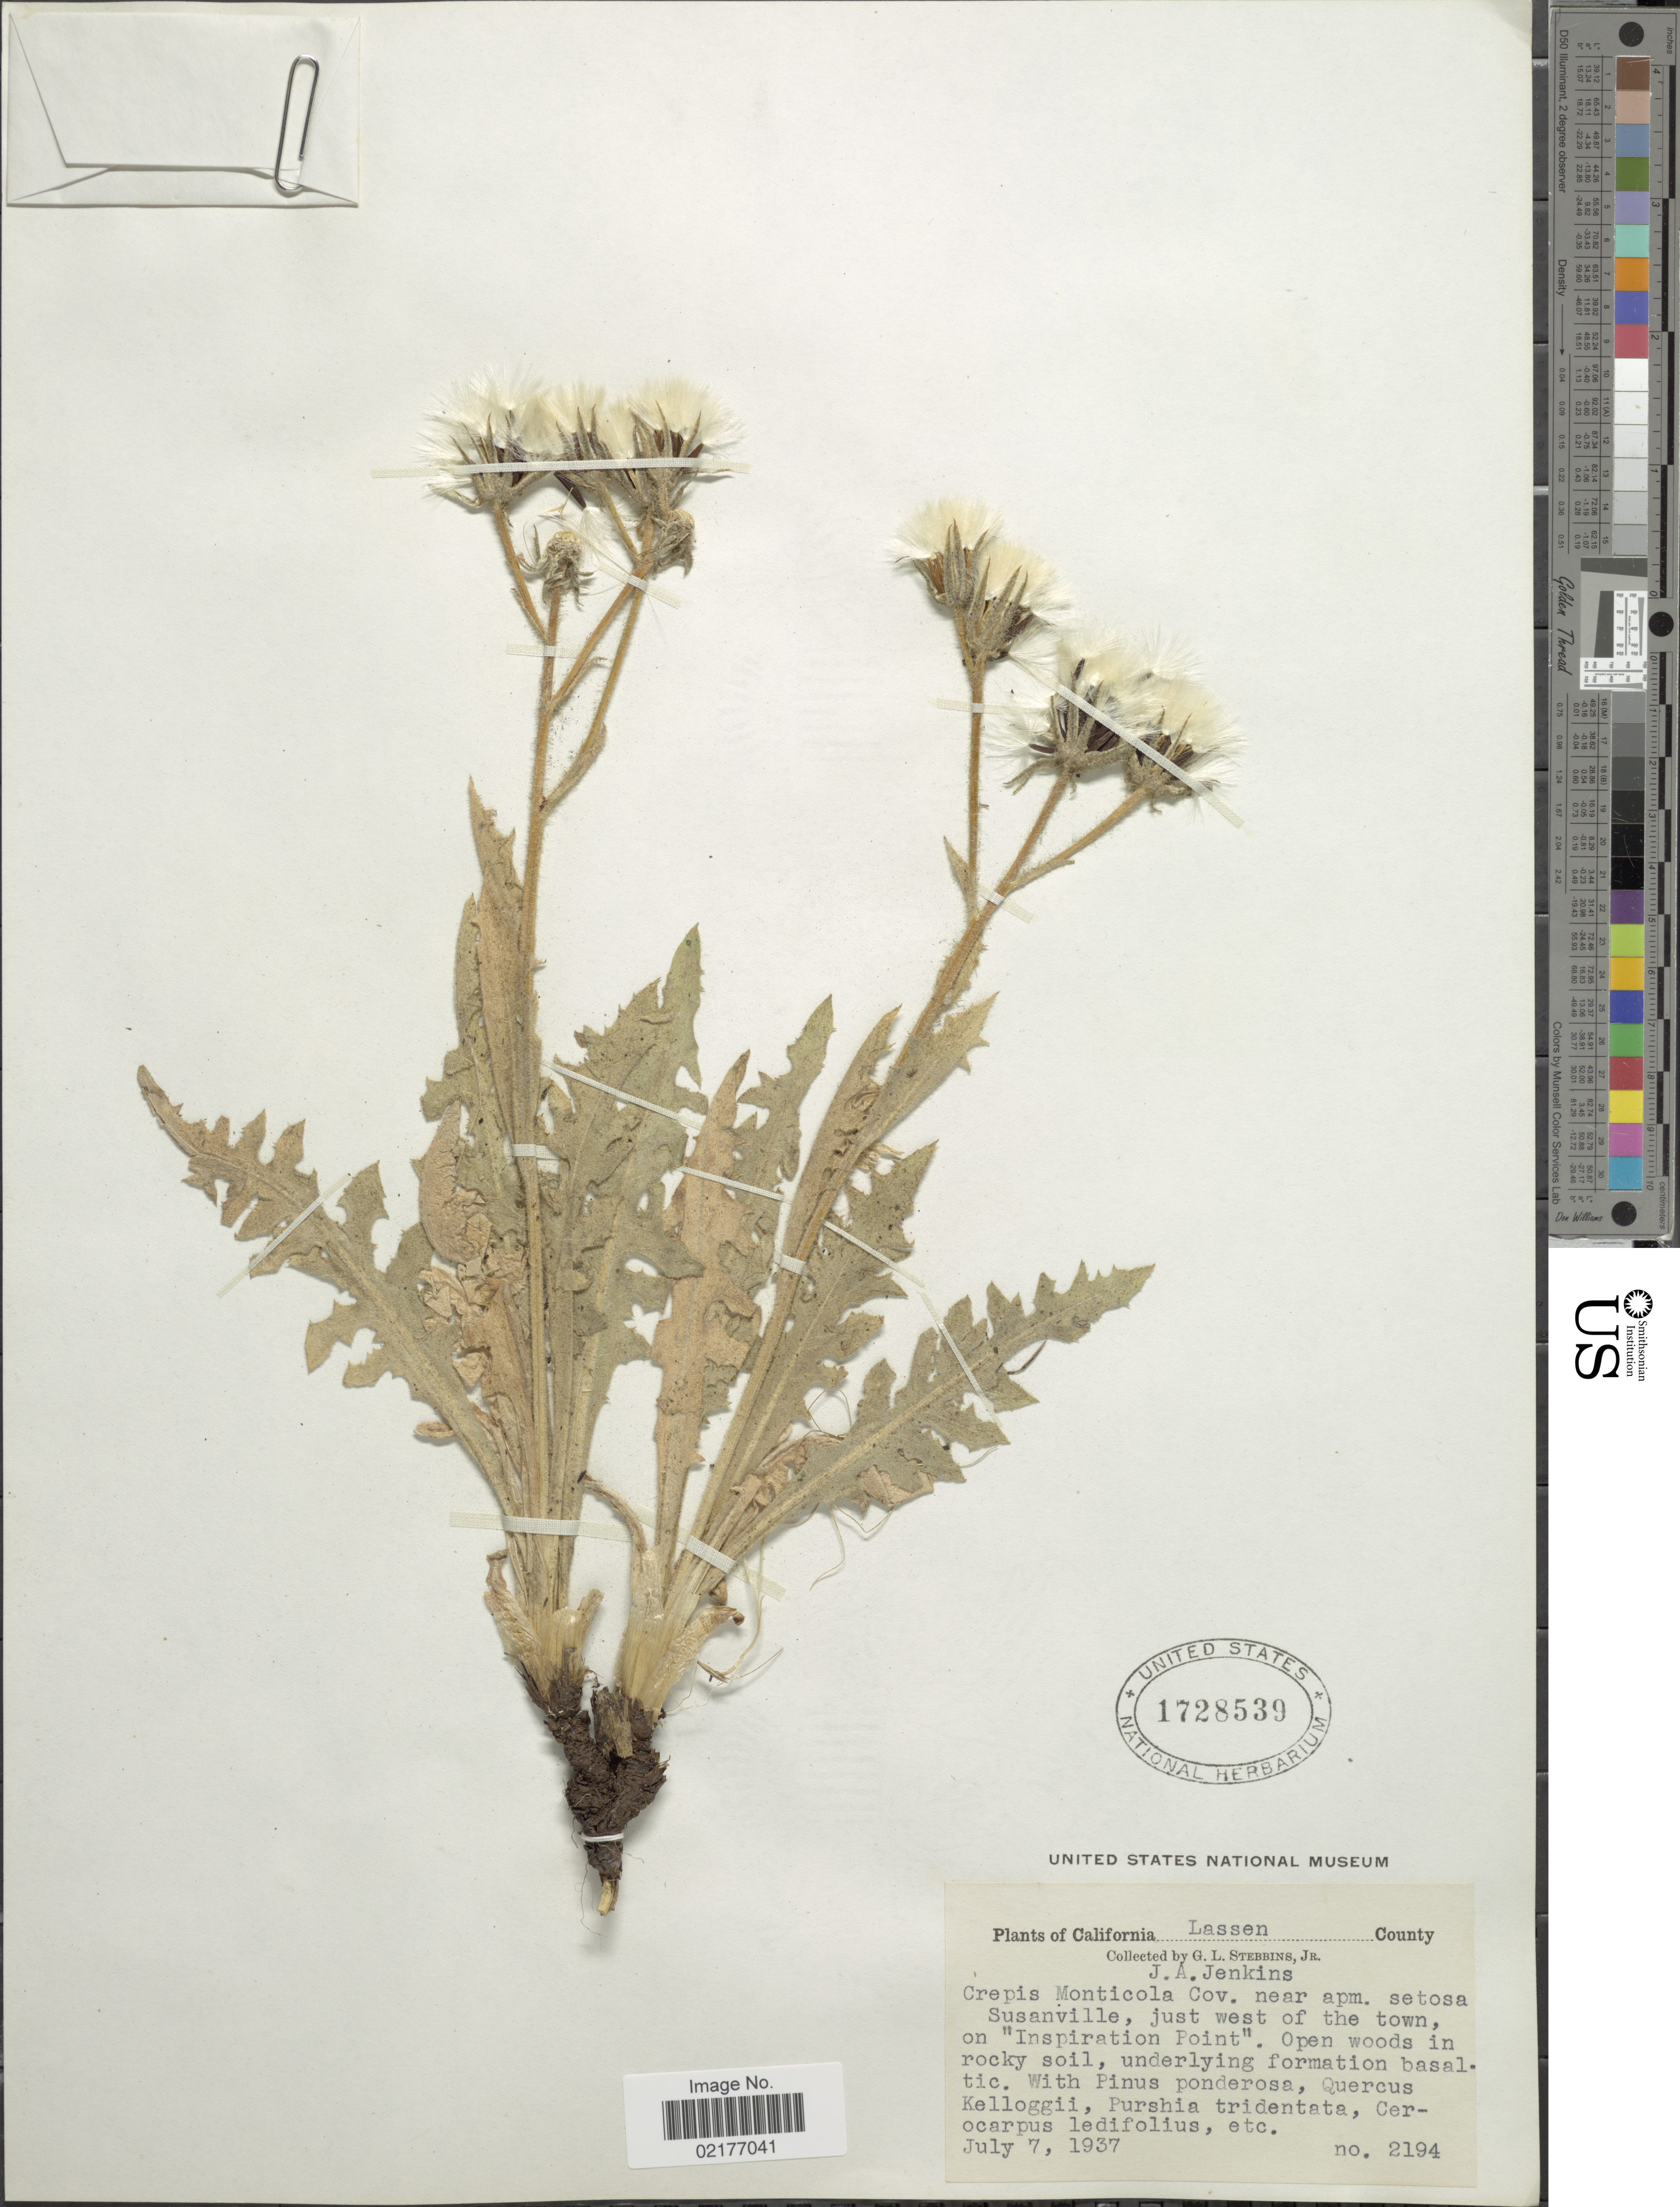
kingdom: Plantae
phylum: Tracheophyta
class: Magnoliopsida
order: Asterales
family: Asteraceae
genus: Crepis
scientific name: Crepis monticola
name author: Coville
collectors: G. L. Stebbins & J. Jenkins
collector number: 2194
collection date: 1937-07-07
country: United States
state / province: California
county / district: Lassen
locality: Lassen County, Crepis Monticola Cov. near apm. setosa, Susanville, just west of the town, on "Inspiration Point"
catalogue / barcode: US 1728539